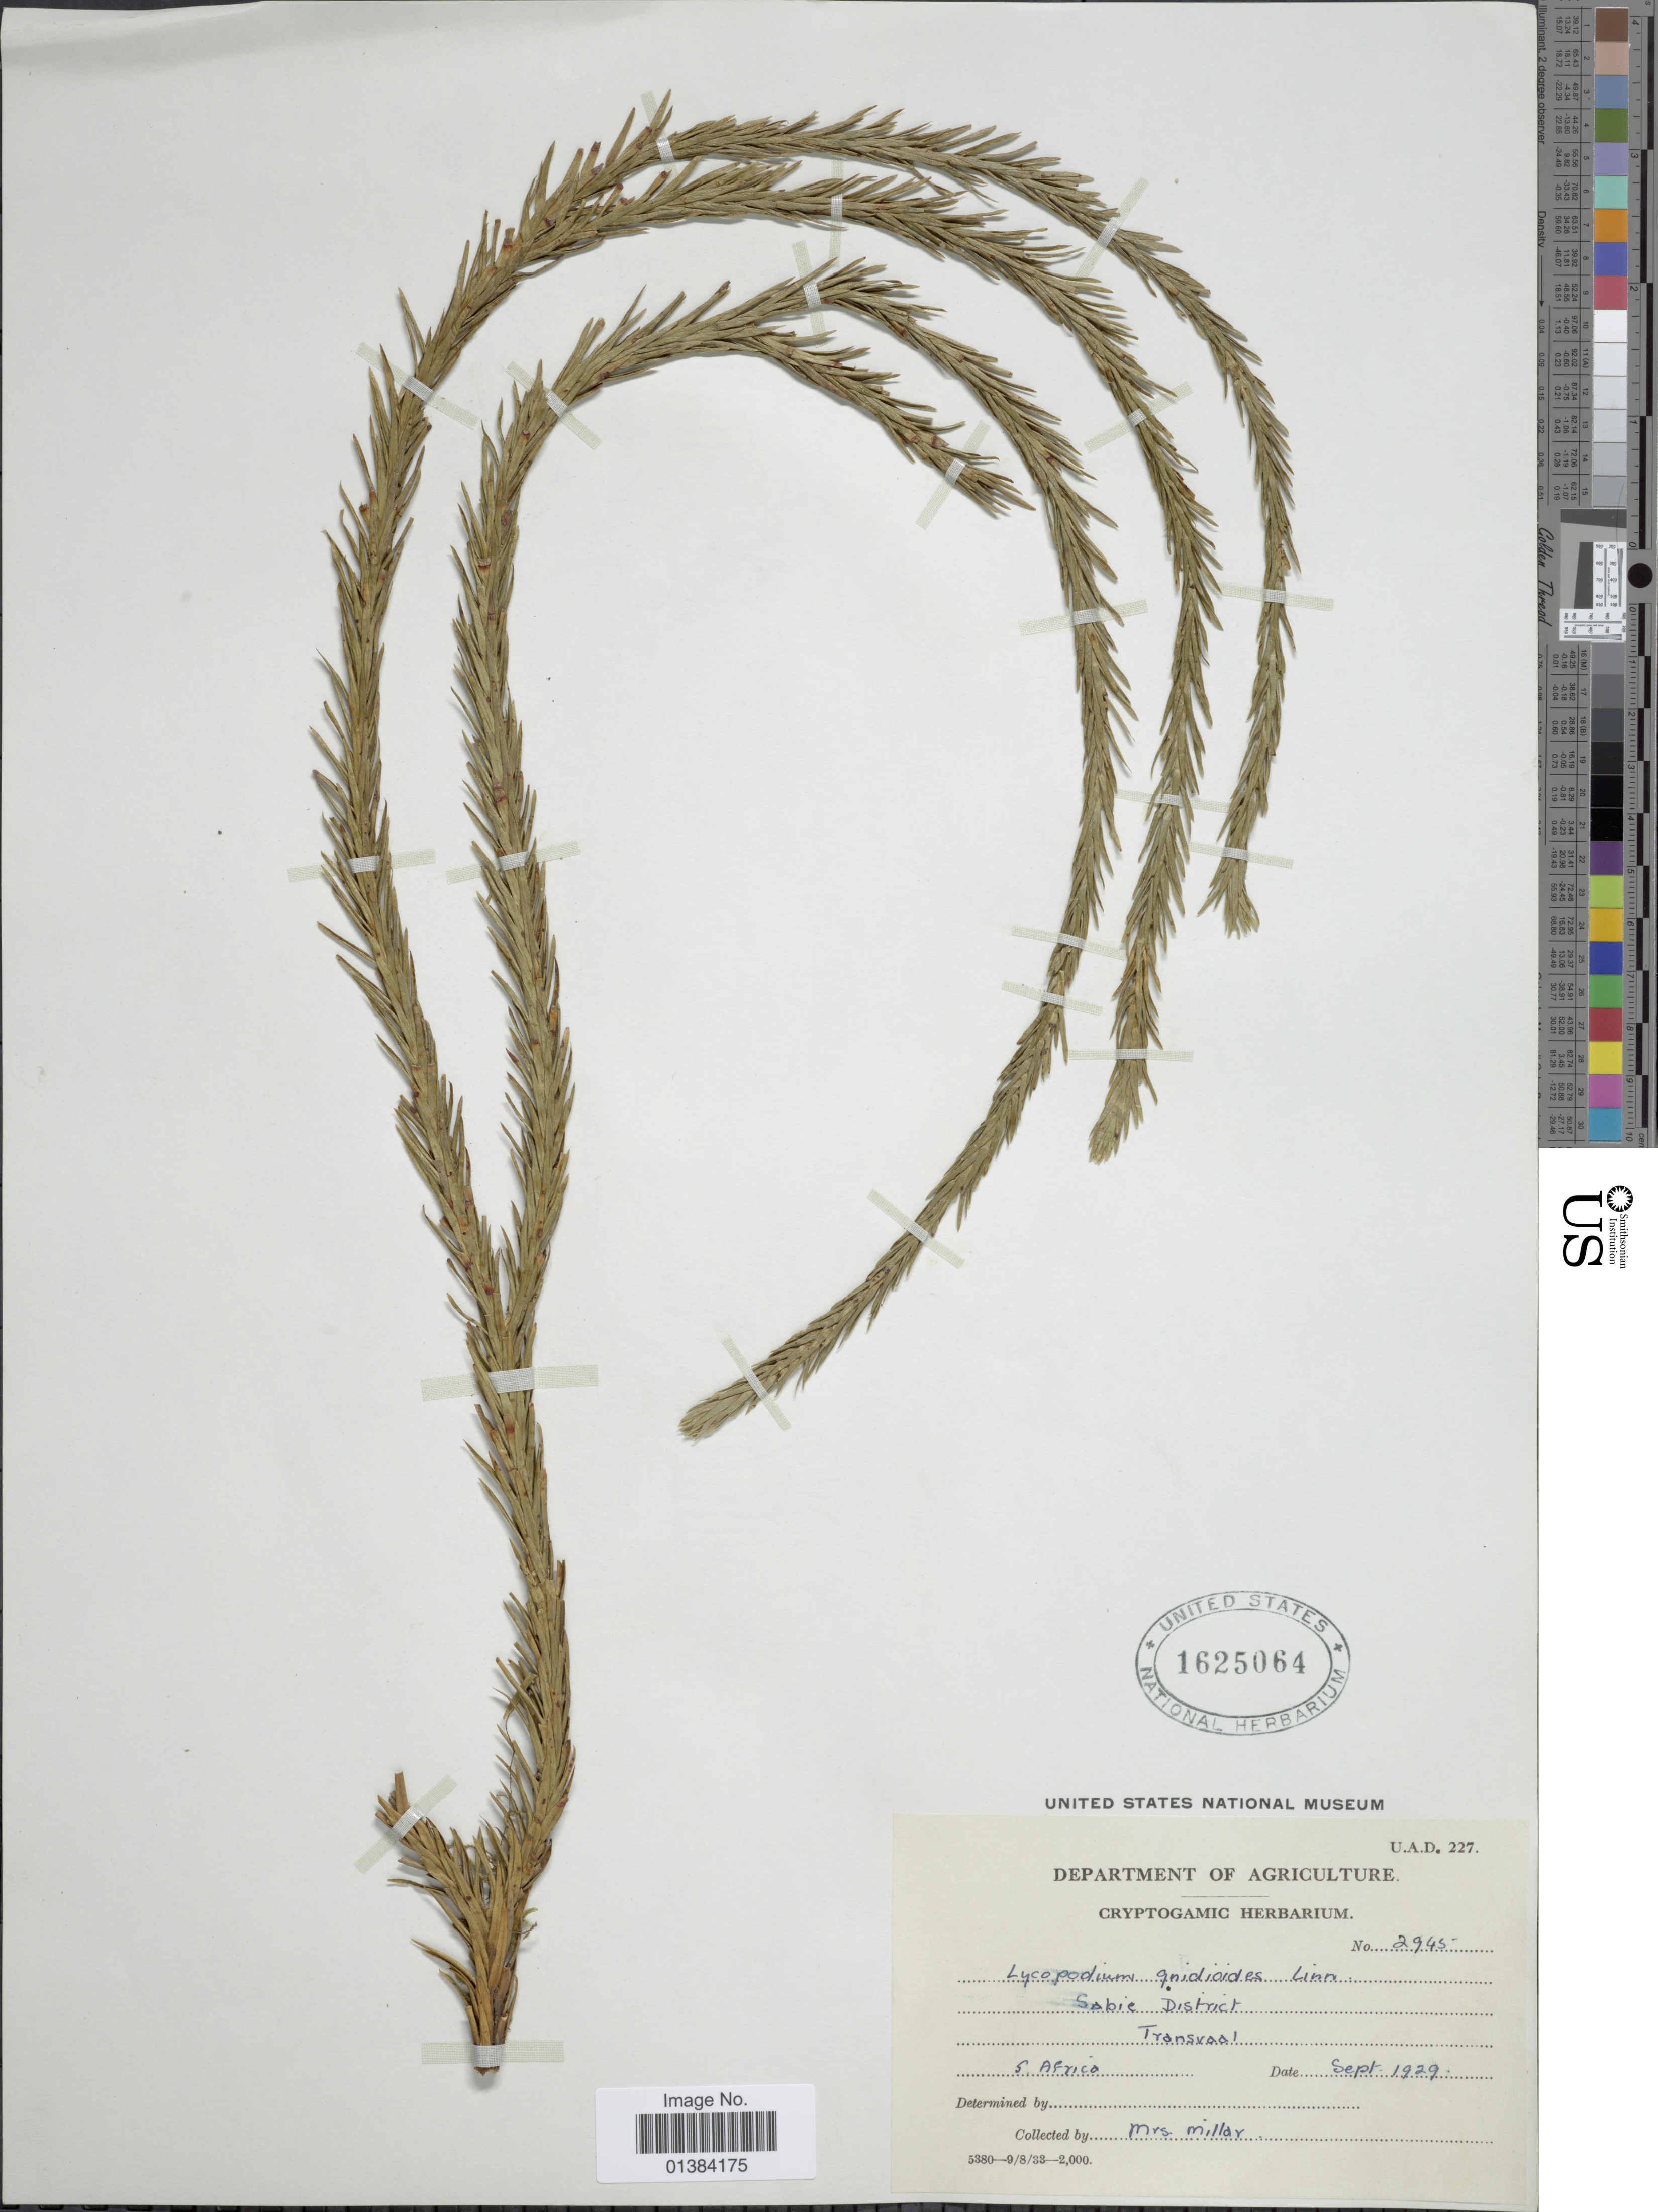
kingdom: Plantae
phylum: Tracheophyta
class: Lycopodiopsida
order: Lycopodiales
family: Lycopodiaceae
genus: Phlegmariurus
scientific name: Phlegmariurus dacrydioides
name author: (Baker) A. R. Field & Bostock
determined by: Field, A. R.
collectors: -. Millar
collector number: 2945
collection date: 1929-09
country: South Africa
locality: Sabie District. Transvaal.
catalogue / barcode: US 1625064